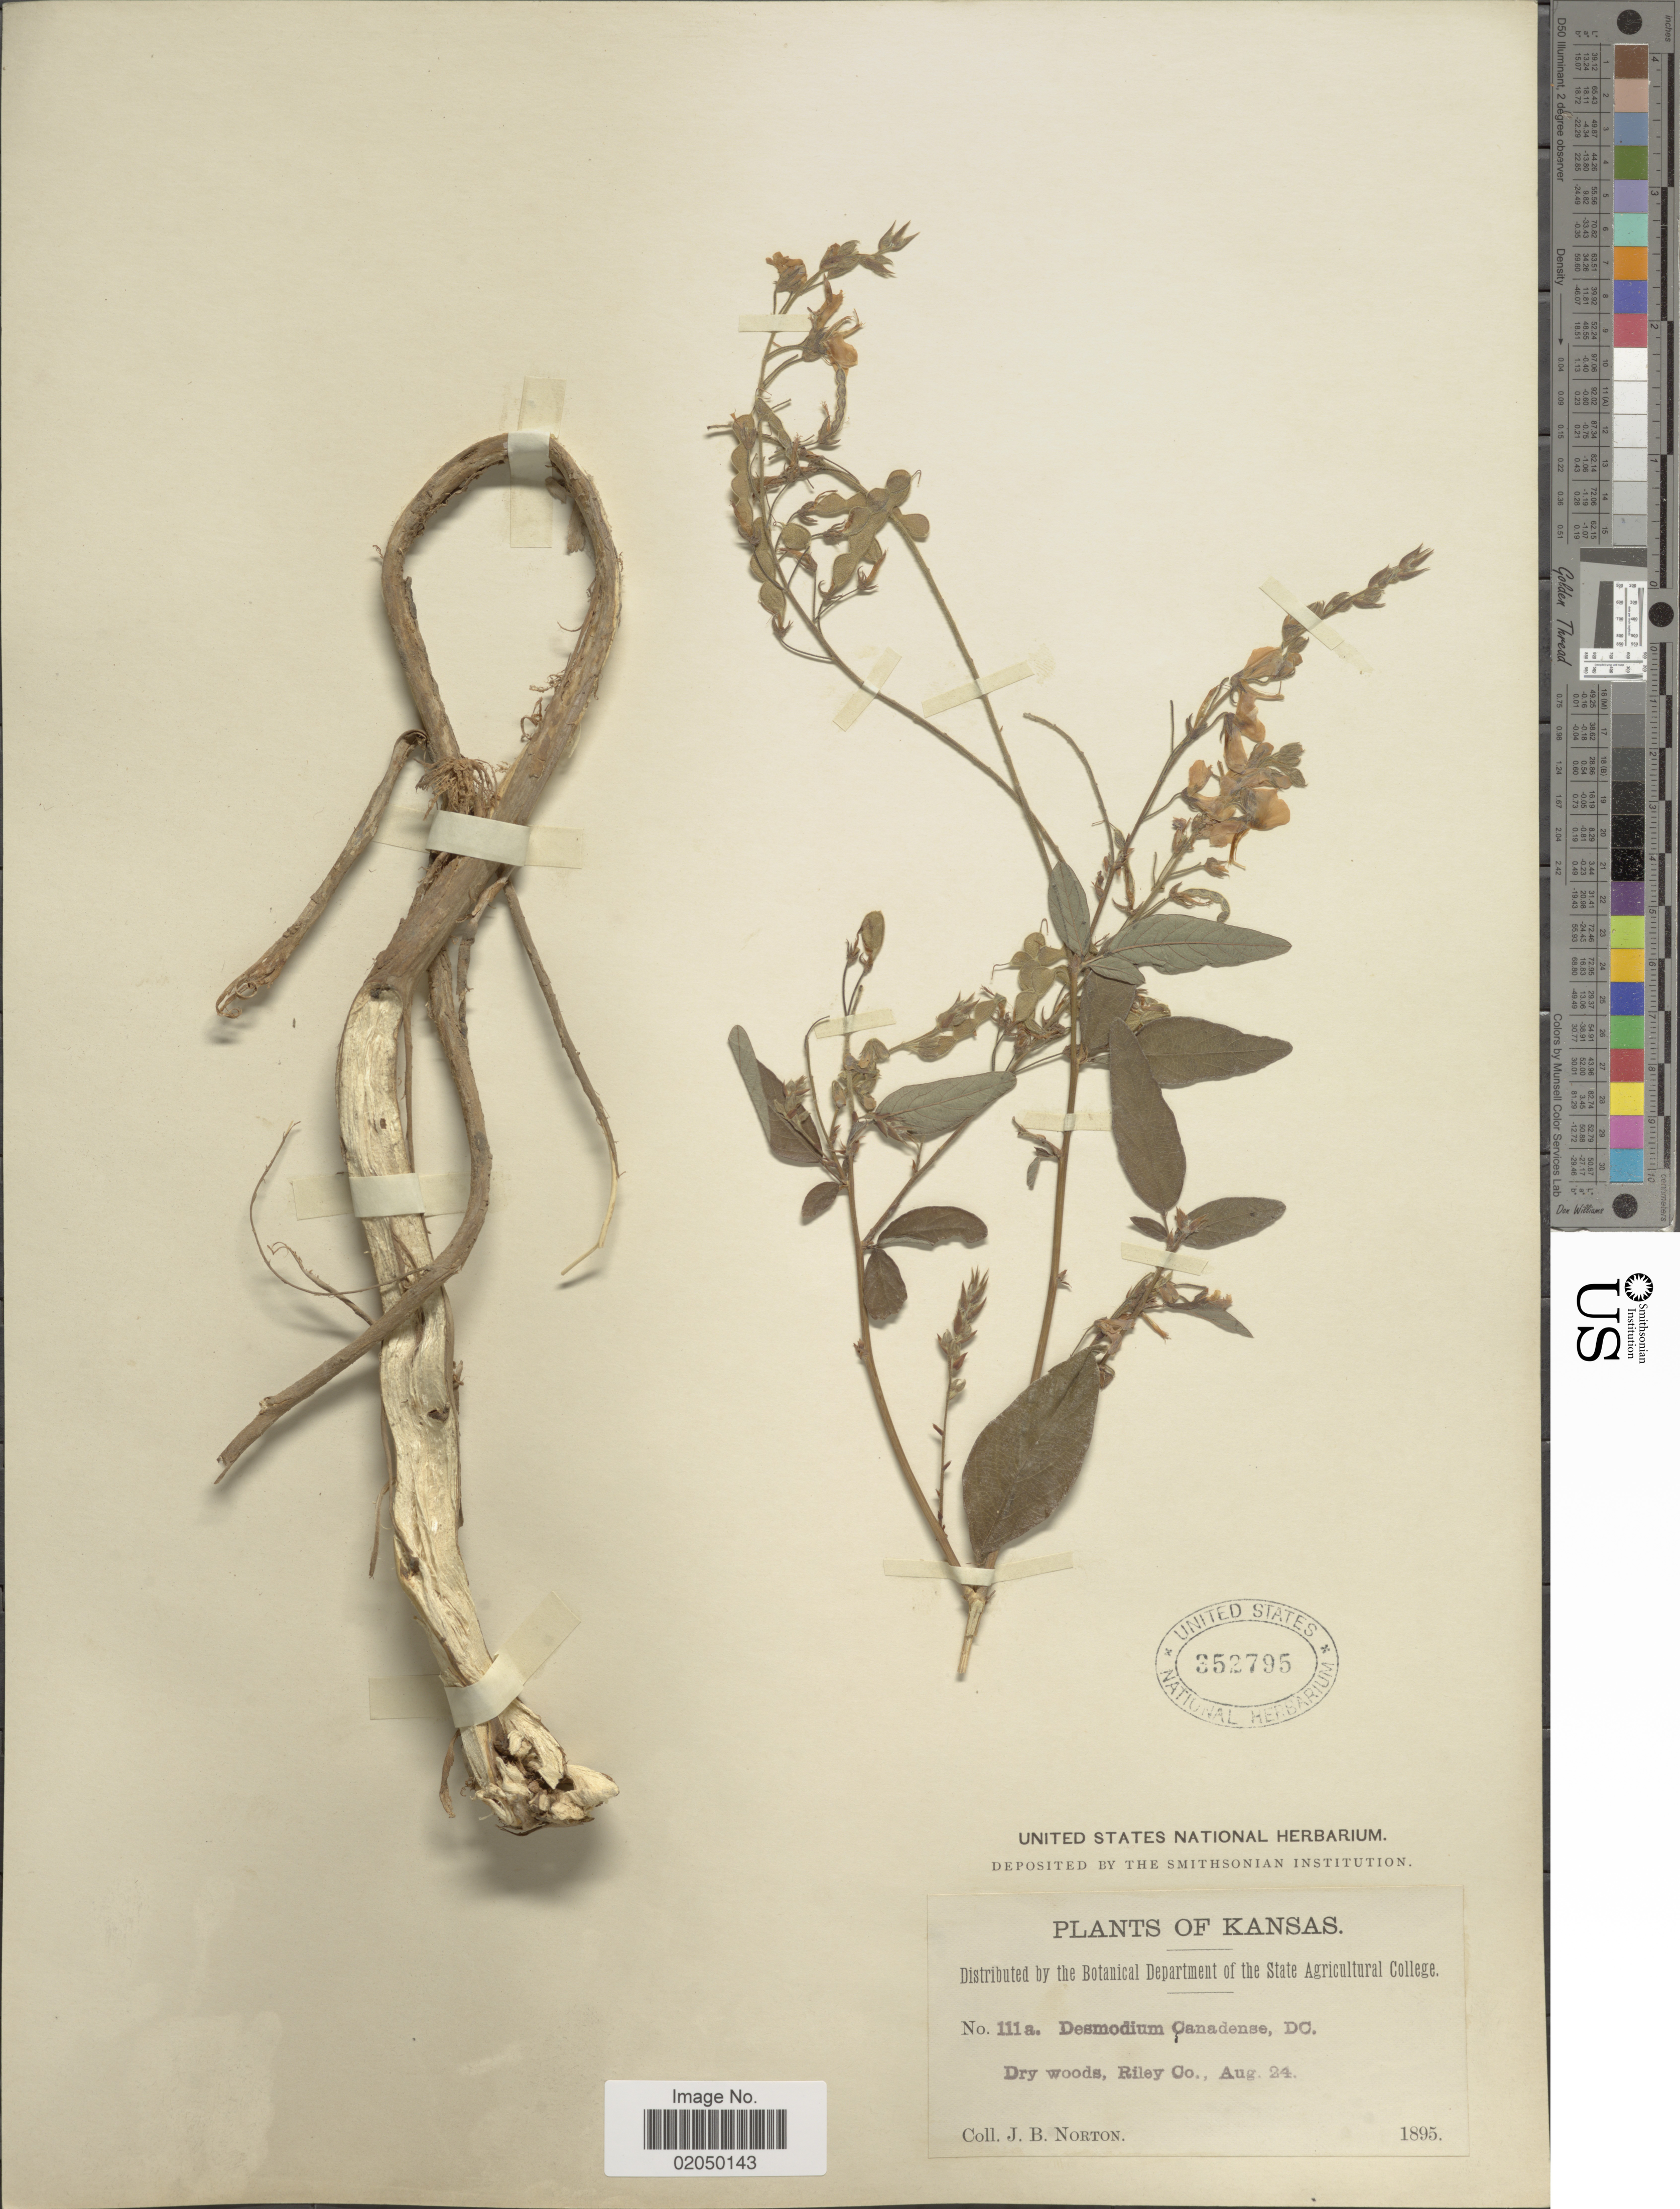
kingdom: Plantae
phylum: Tracheophyta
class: Magnoliopsida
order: Fabales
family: Fabaceae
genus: Desmodium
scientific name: Desmodium canadense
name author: (L.) DC.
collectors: J. B. Norton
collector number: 111a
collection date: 1895-08-24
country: United States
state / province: Kansas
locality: Dry woods, Riley Co.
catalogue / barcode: US 352795